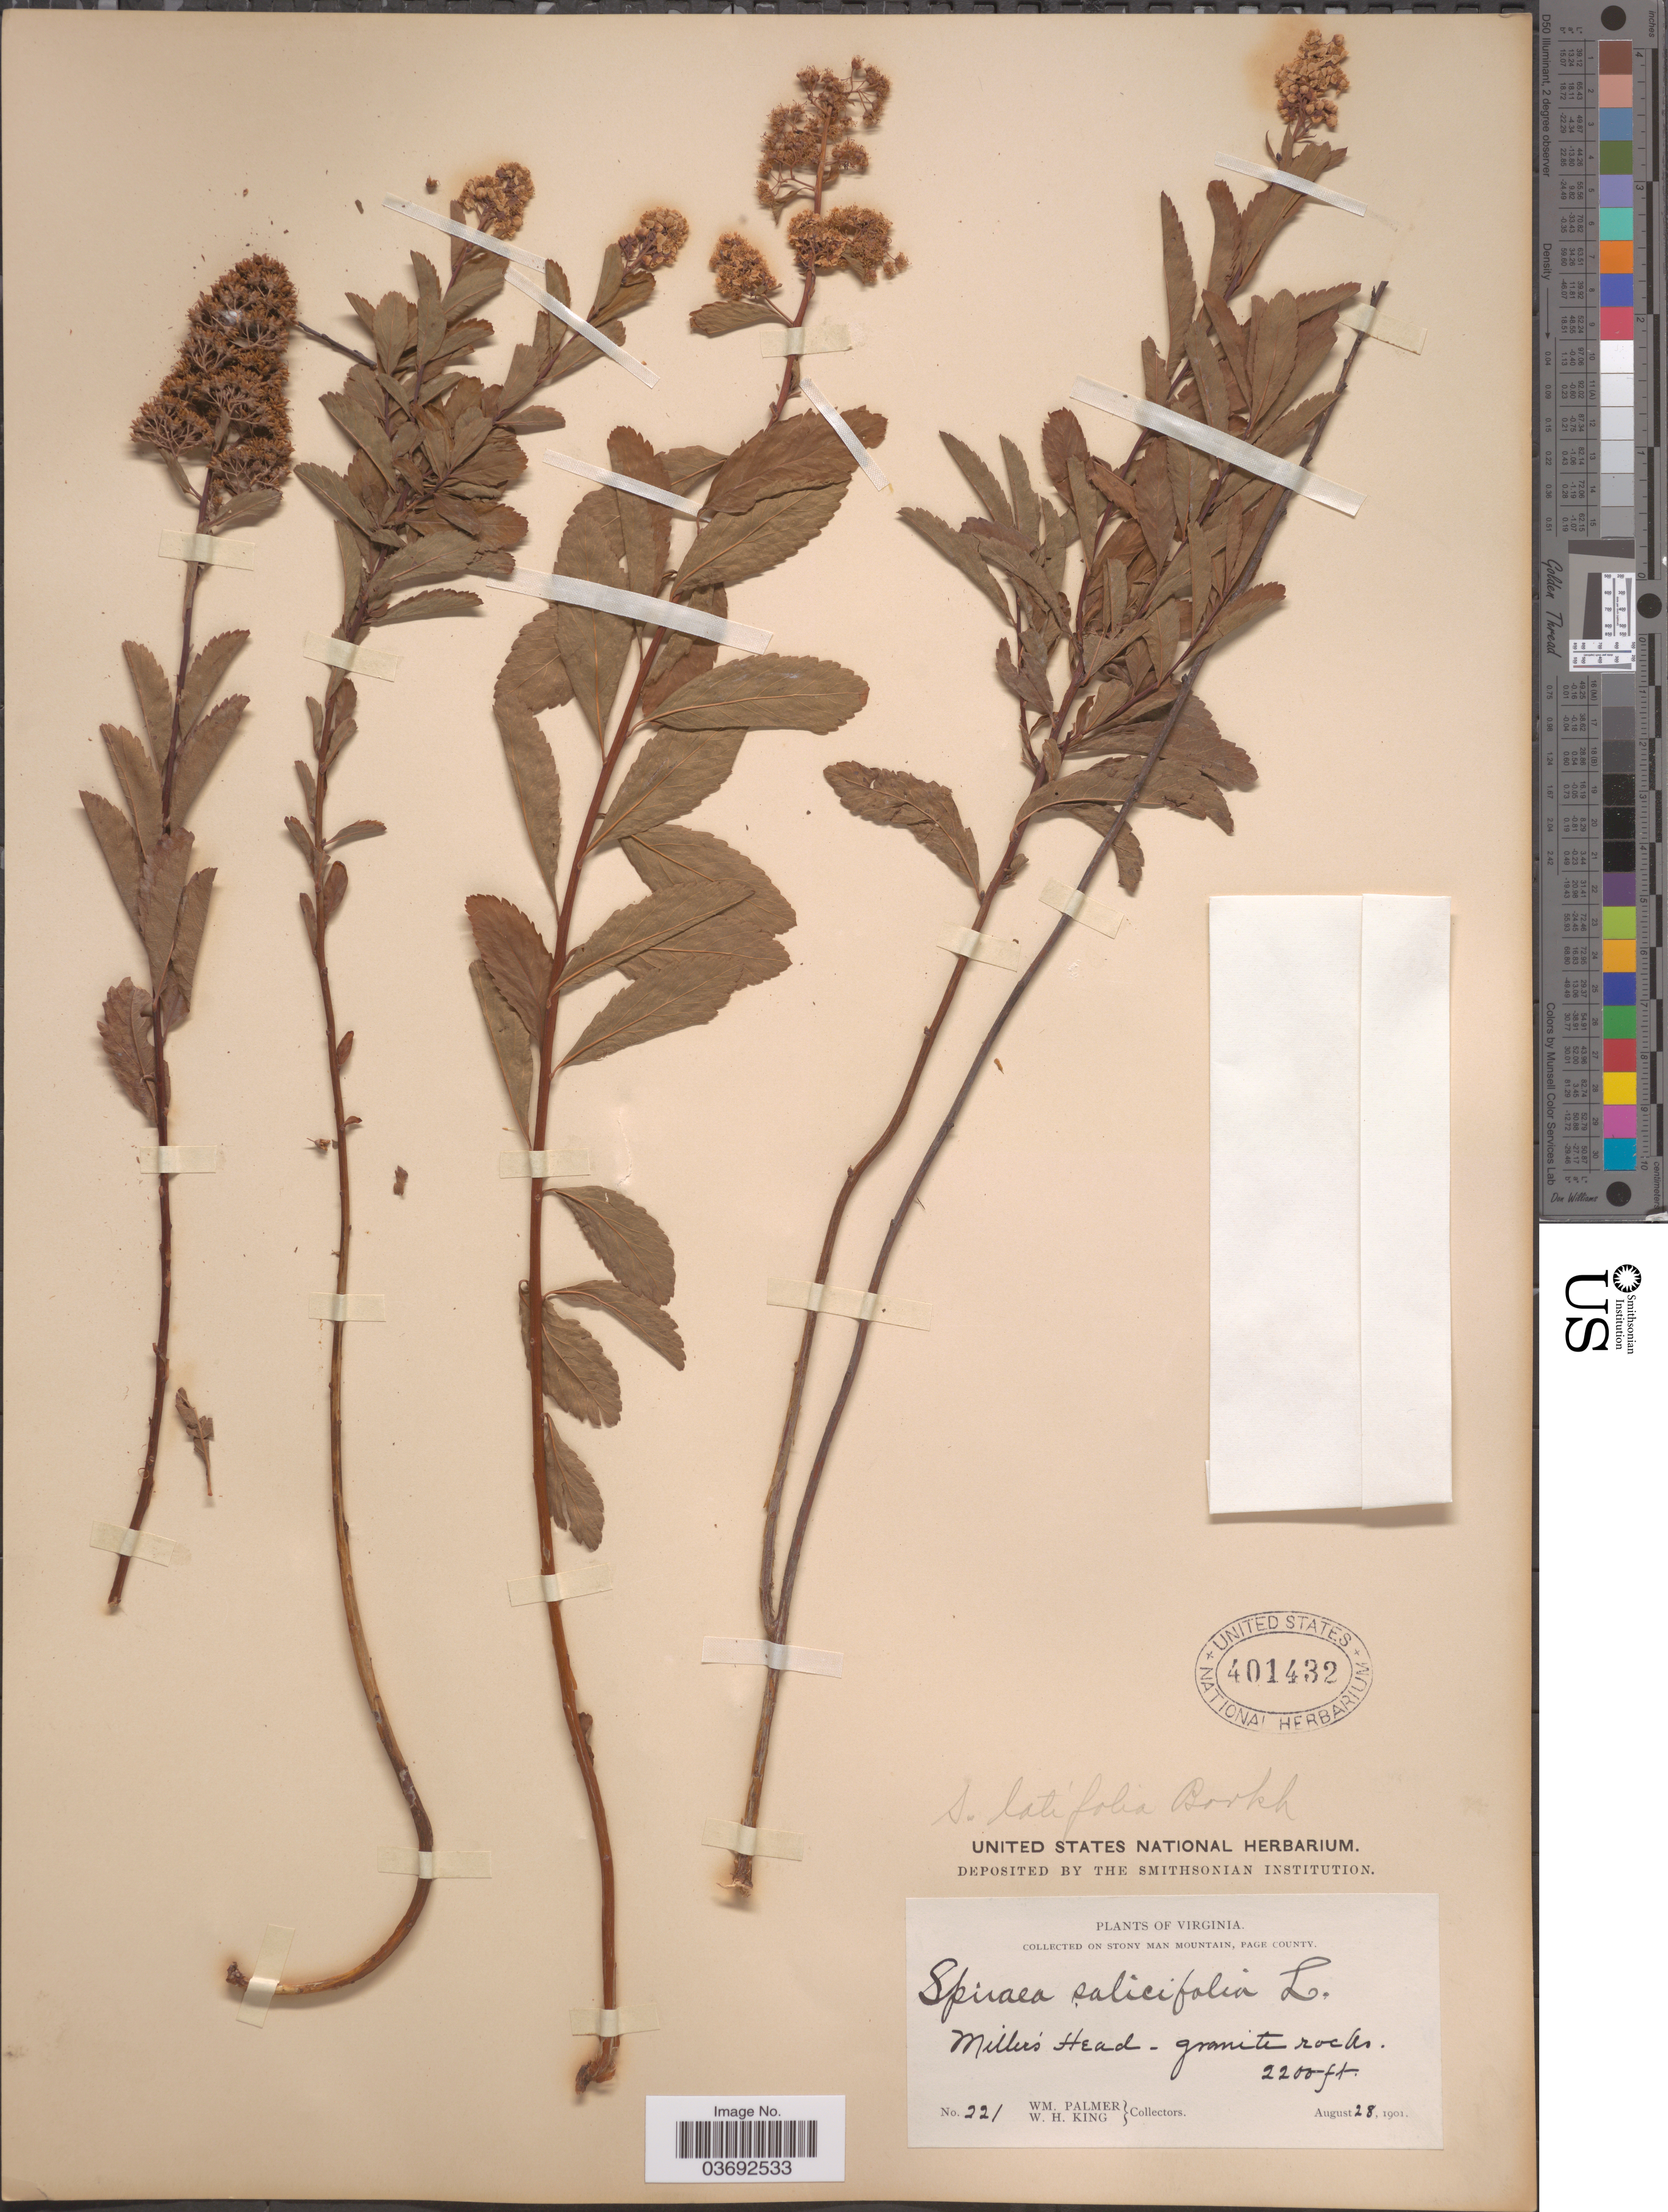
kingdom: Plantae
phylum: Tracheophyta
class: Magnoliopsida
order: Rosales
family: Rosaceae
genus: Spiraea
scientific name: Spiraea latifolia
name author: Borkh.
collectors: W. Palmer & W. H. King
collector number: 221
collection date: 1901-08-28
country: United States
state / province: Virginia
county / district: Page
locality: On Stony Man Mountain Millers' Head.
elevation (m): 671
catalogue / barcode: US 401432